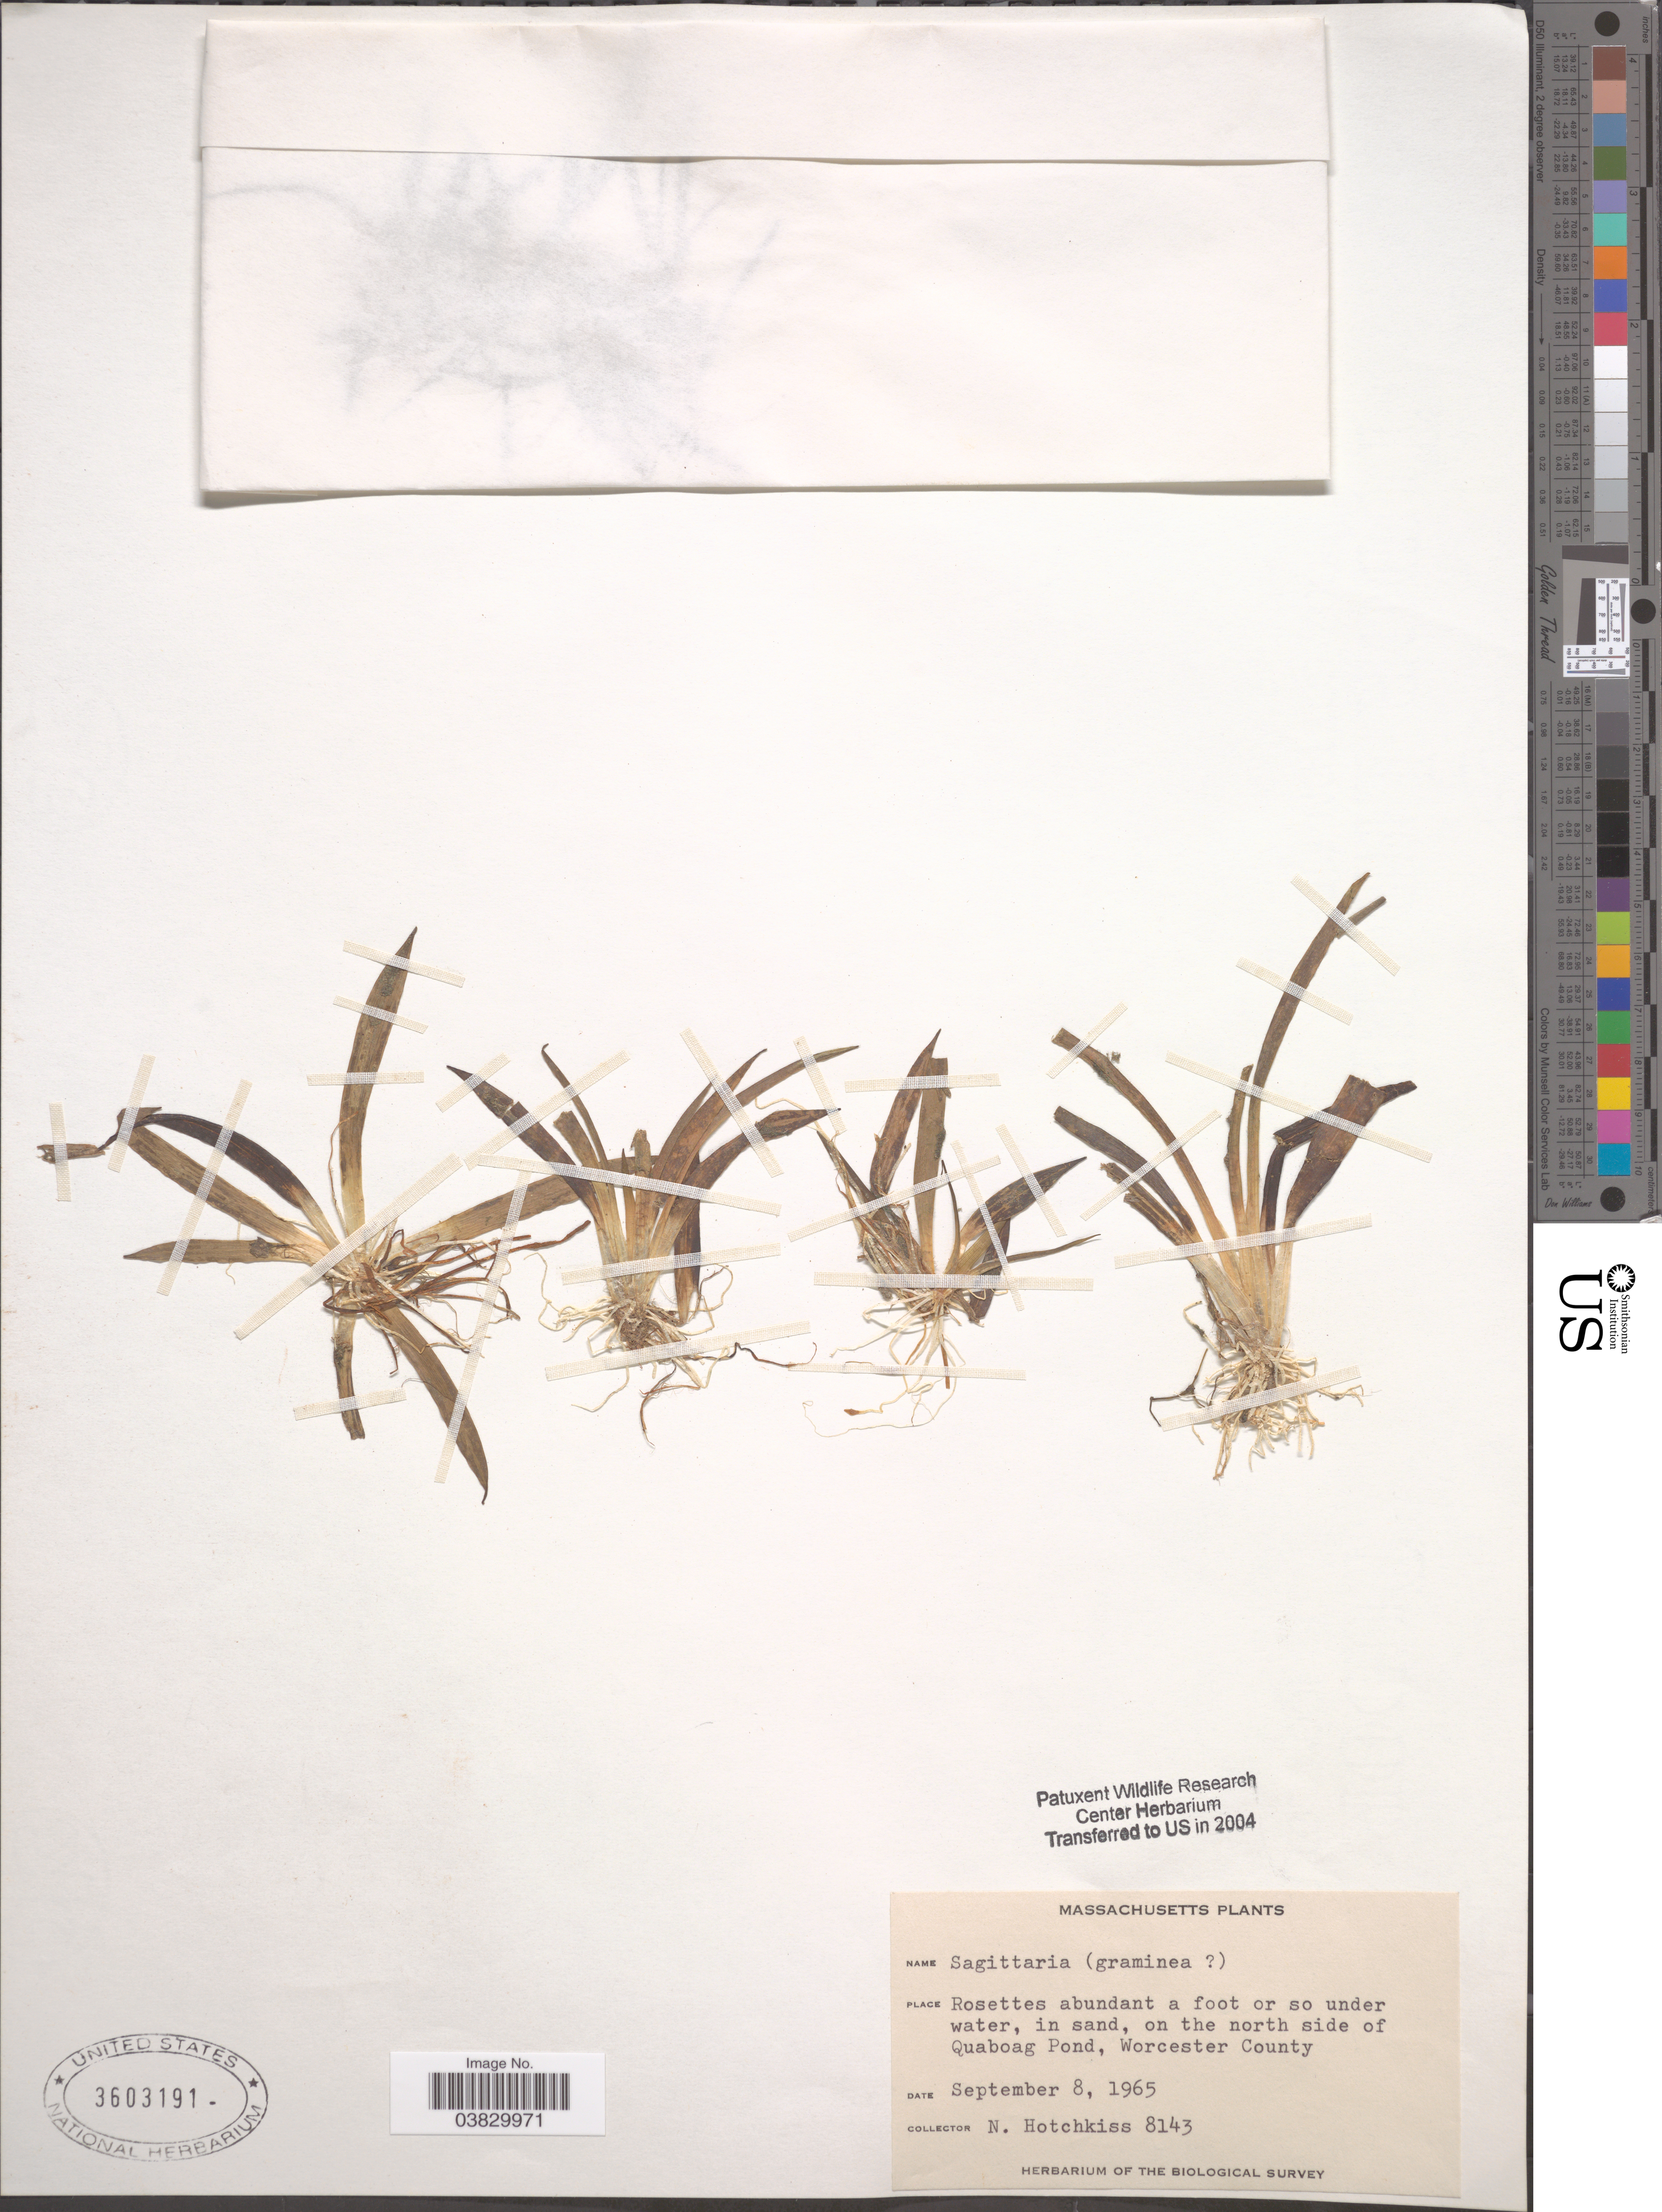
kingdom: Plantae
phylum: Tracheophyta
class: Liliopsida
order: Alismatales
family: Alismataceae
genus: Sagittaria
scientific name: Sagittaria graminea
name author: Michx.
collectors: N. Hotchkiss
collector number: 8143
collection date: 1965-09-08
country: United States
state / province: Massachusetts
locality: Rosettes abundant a foot or so under water, in sand, on the north side of Quaboag Pond, Worcester County.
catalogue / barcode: US 3603191